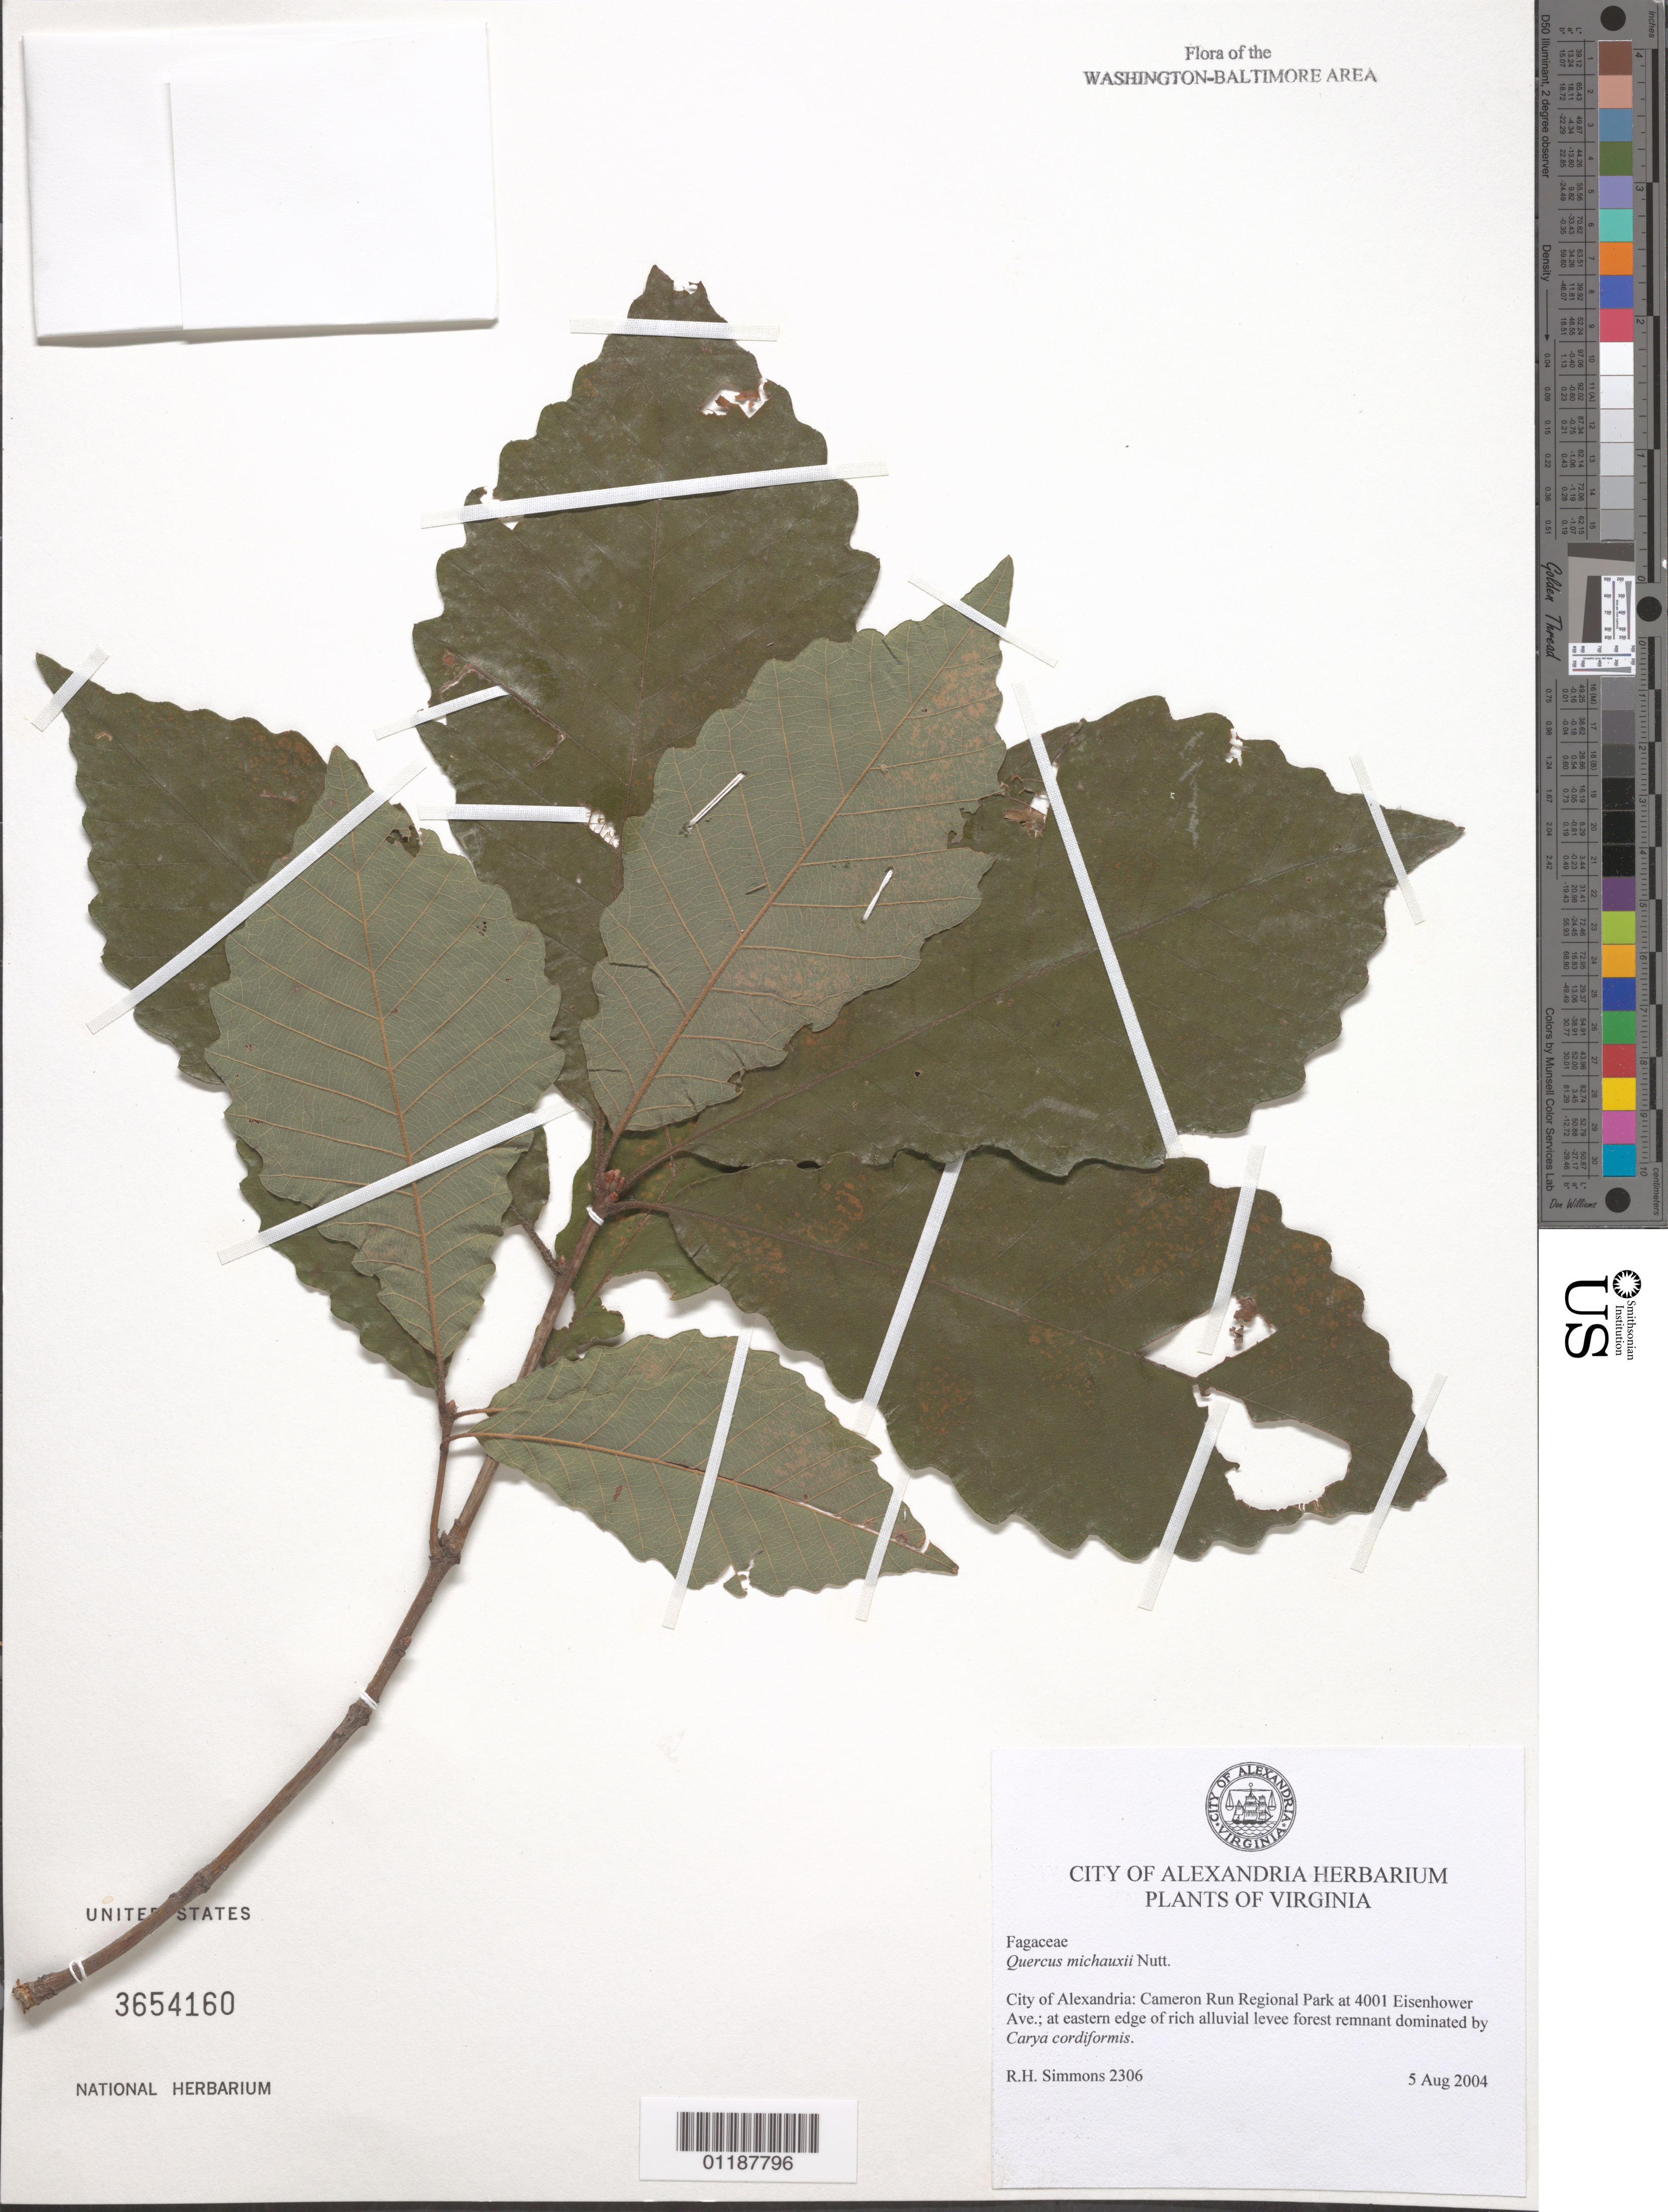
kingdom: Plantae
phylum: Tracheophyta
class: Magnoliopsida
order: Fagales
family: Fagaceae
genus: Quercus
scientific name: Quercus michauxii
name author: Nutt.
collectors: R. Simmons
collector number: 2306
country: United States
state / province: Virginia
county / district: City of Alexandria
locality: City of Alexandria, Cameron Run Regional Park at 4001 Eisenhower Ave.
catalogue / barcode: US 3654160